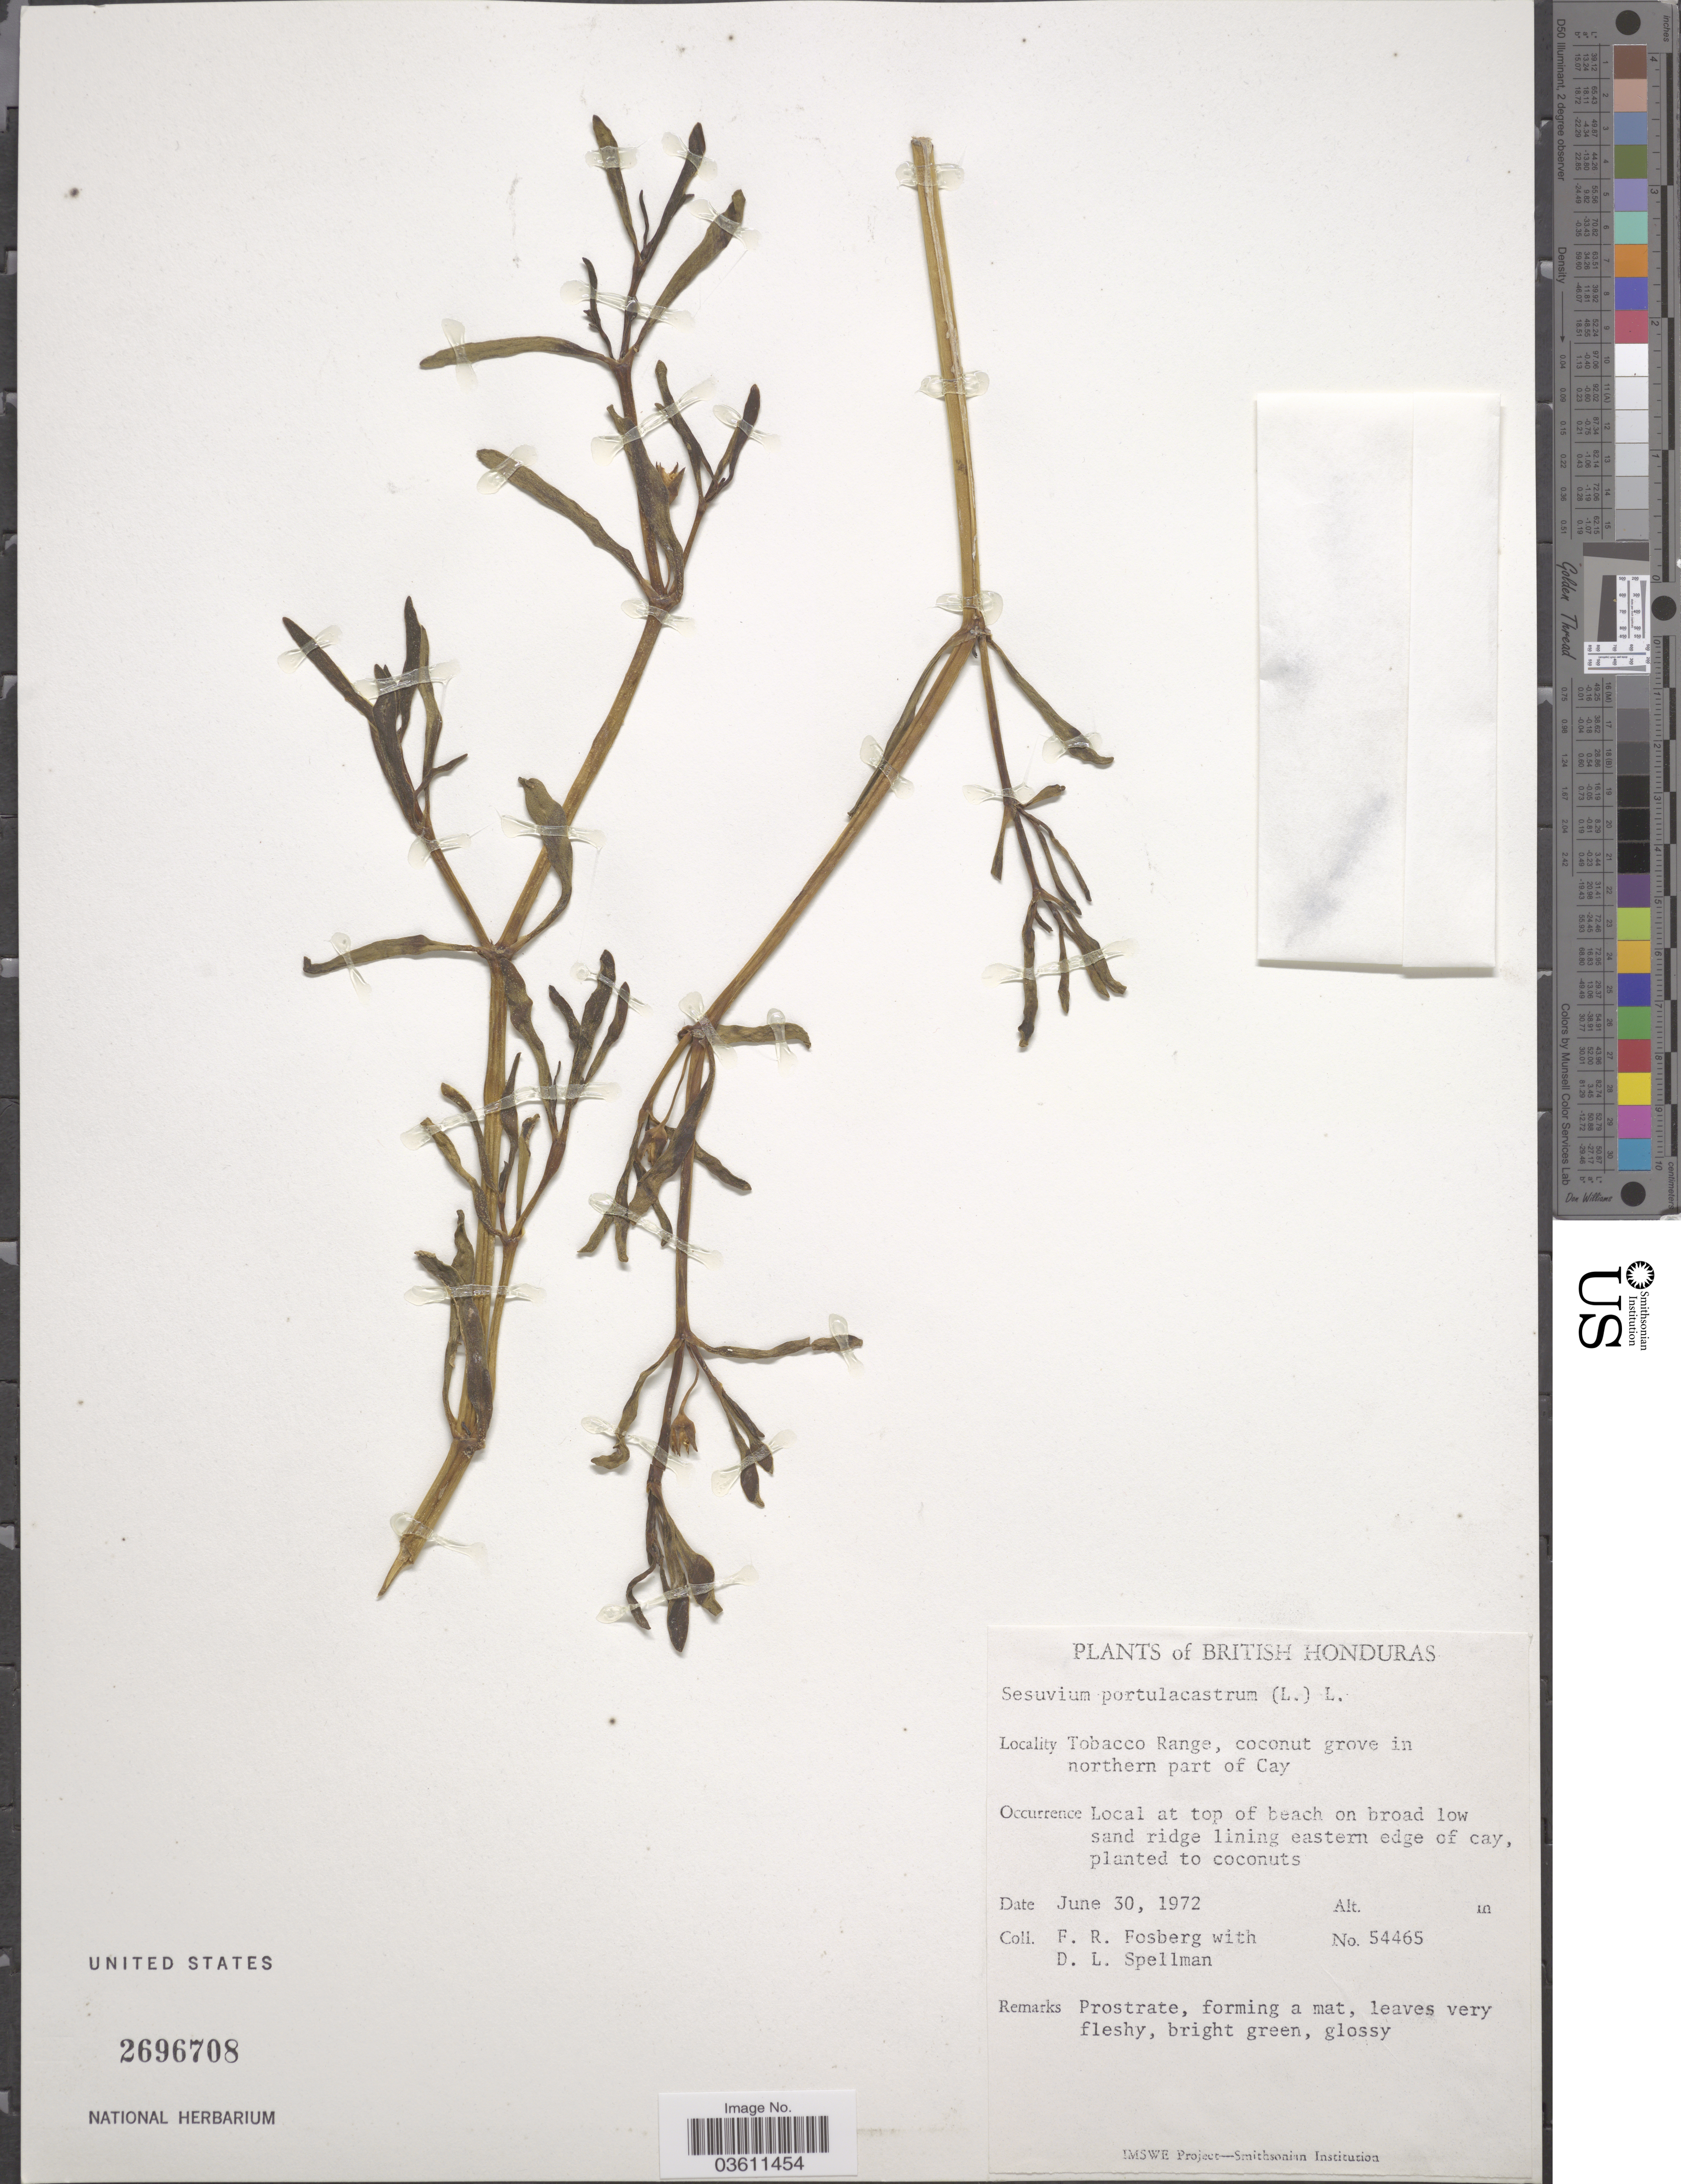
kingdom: Plantae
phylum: Tracheophyta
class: Magnoliopsida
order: Caryophyllales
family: Aizoaceae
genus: Sesuvium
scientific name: Sesuvium portulacastrum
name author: (L.) L.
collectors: F. R. Fosberg & D. L. Spellman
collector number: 54465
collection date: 1972-06-30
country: Belize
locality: British Honduras. Tobacco Range, coconut grove in northern part of Cay.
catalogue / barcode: US 2696708